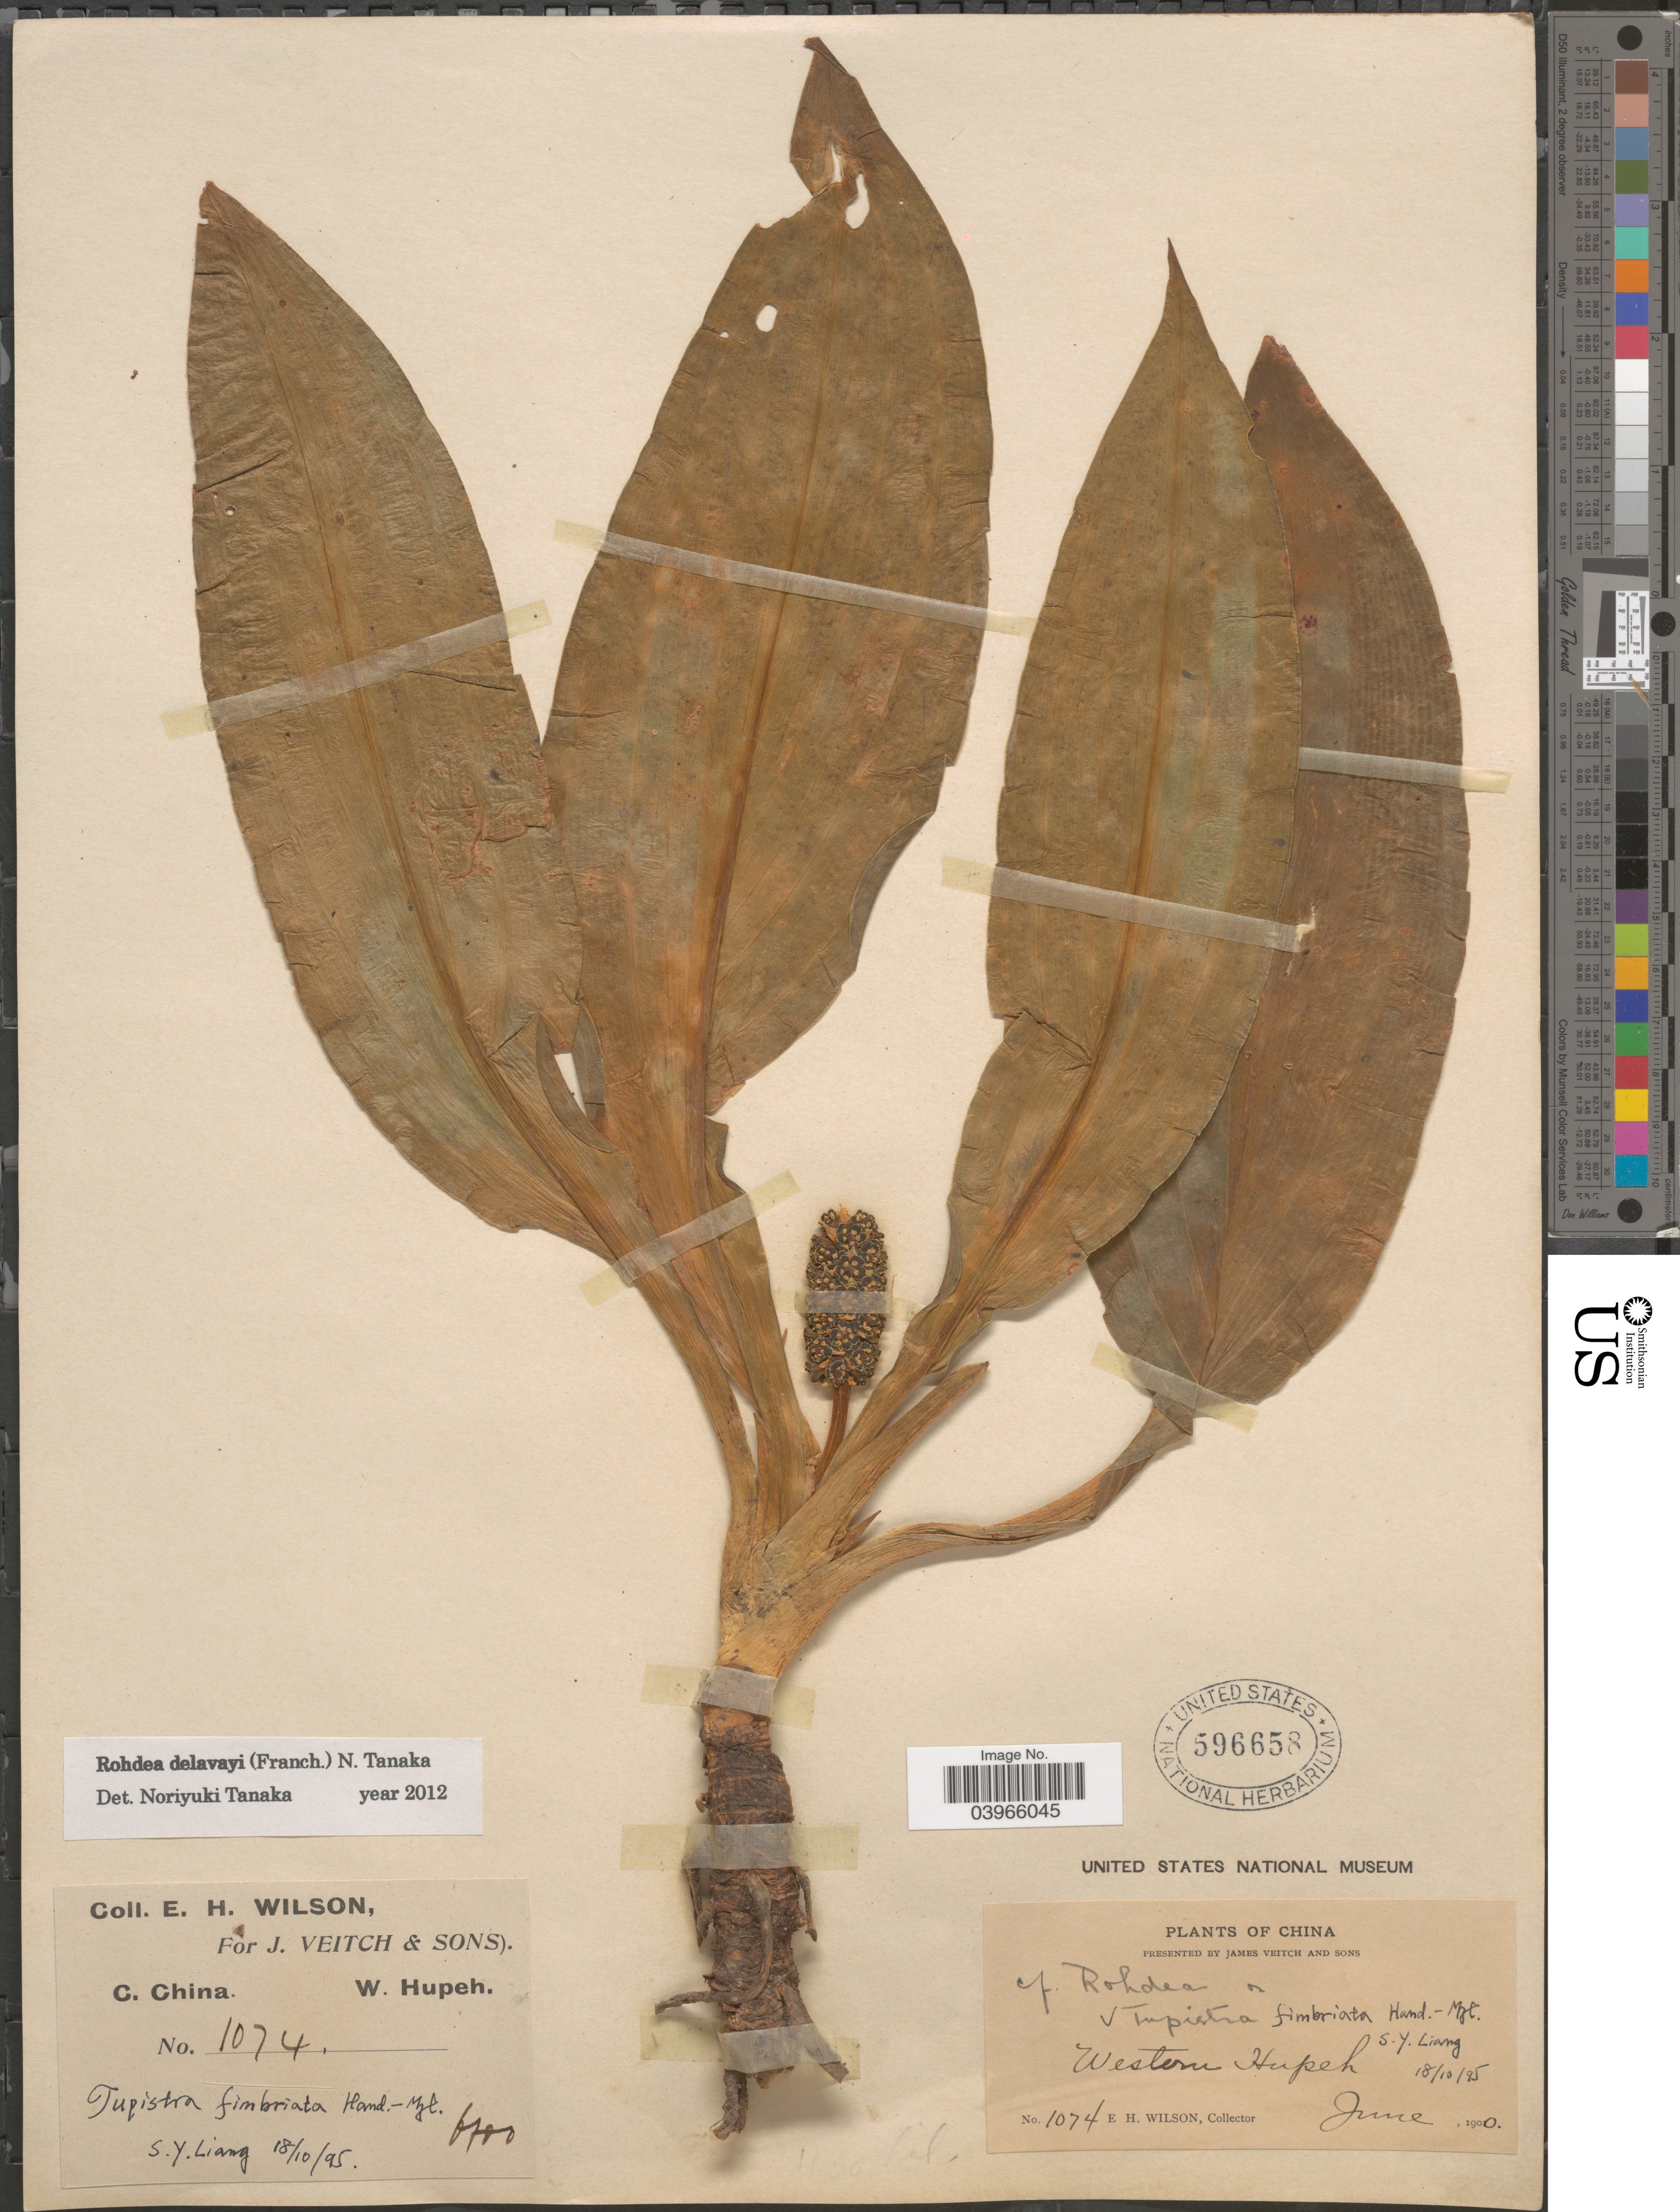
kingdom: Plantae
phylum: Tracheophyta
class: Liliopsida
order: Asparagales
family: Asparagaceae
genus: Rohdea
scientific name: Rohdea delavayi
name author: (Franch.) N. Tanaka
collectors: E. Wilson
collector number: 1074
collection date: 1900-06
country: China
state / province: Hubei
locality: C. China. Western Hupeh.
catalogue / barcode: US 596658